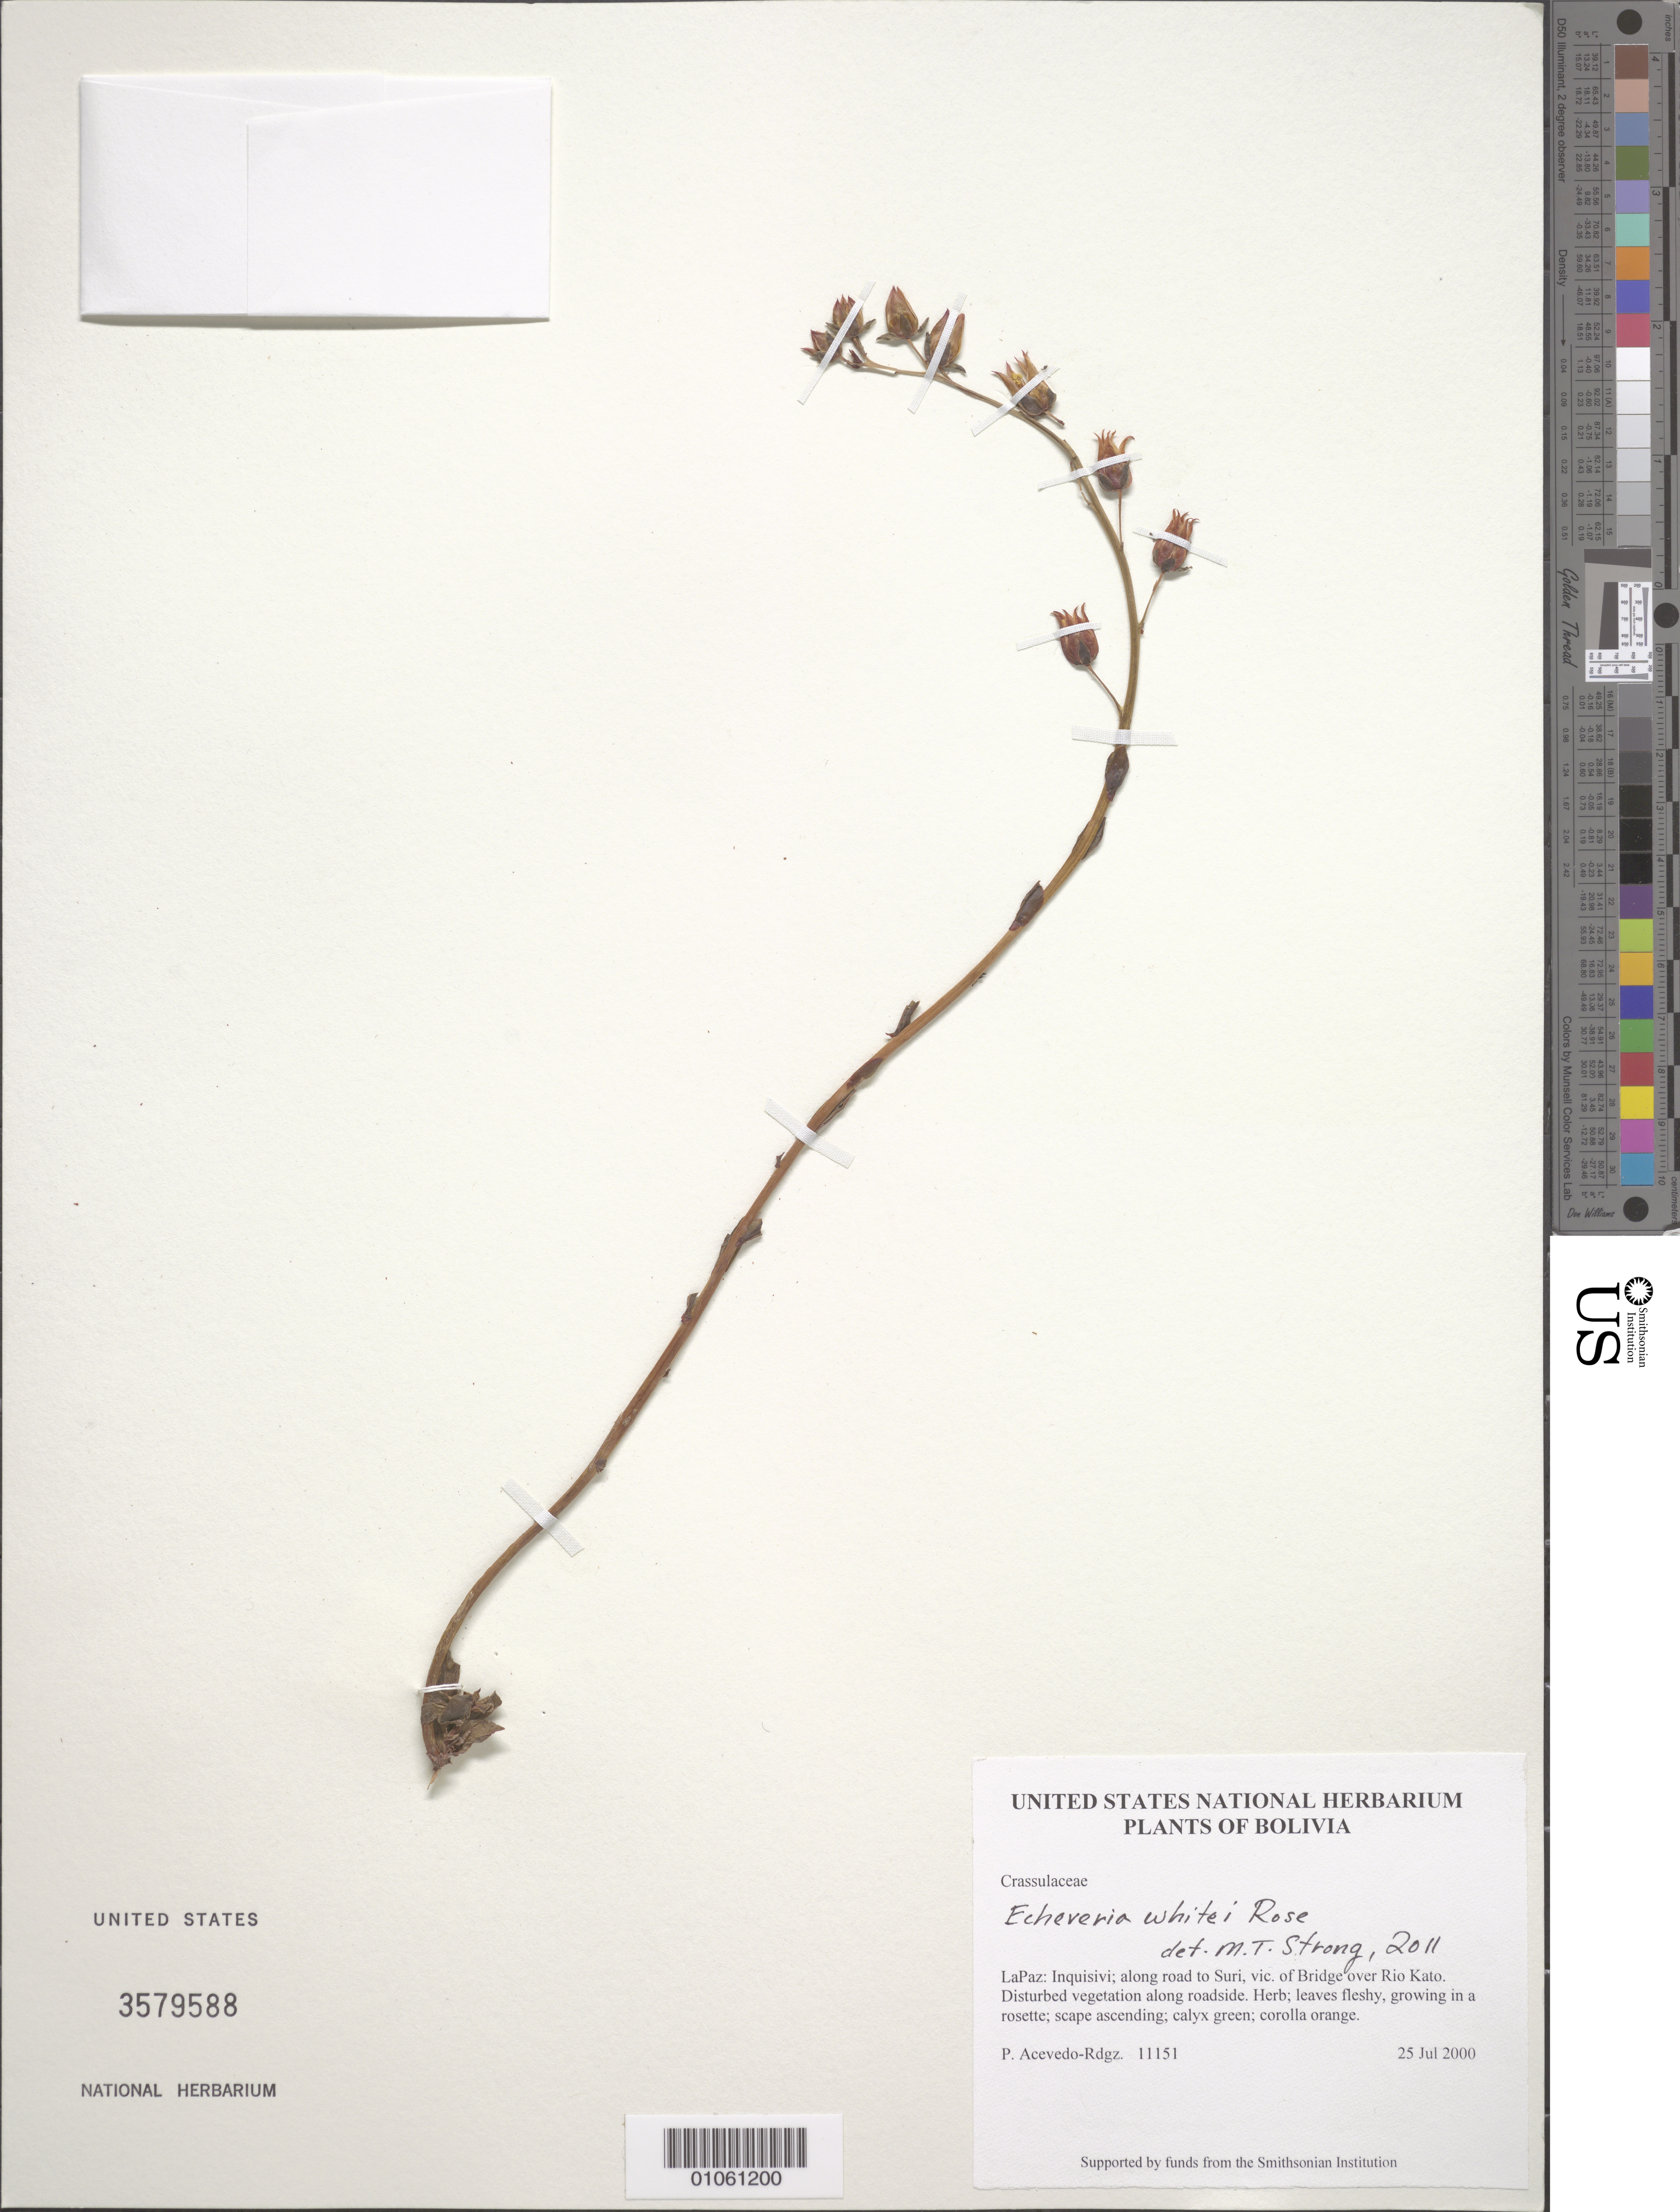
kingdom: Plantae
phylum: Tracheophyta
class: Magnoliopsida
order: Saxifragales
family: Crassulaceae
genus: Echeveria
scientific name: Echeveria whitei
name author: Rose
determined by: Strong, M. T., (US), Smithsonian Institution - National Museum of Natural History (UNITED STATES)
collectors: P. Acevedo-Rodr.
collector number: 11151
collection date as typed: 25 Jul 2000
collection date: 2000-07-25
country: Bolivia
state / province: La Paz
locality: LaPaz: Inquisivi; along road to Suri, vic. of Bridge over Rio Kato.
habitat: Disturbed vegetation along roadside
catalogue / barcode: US 3579588